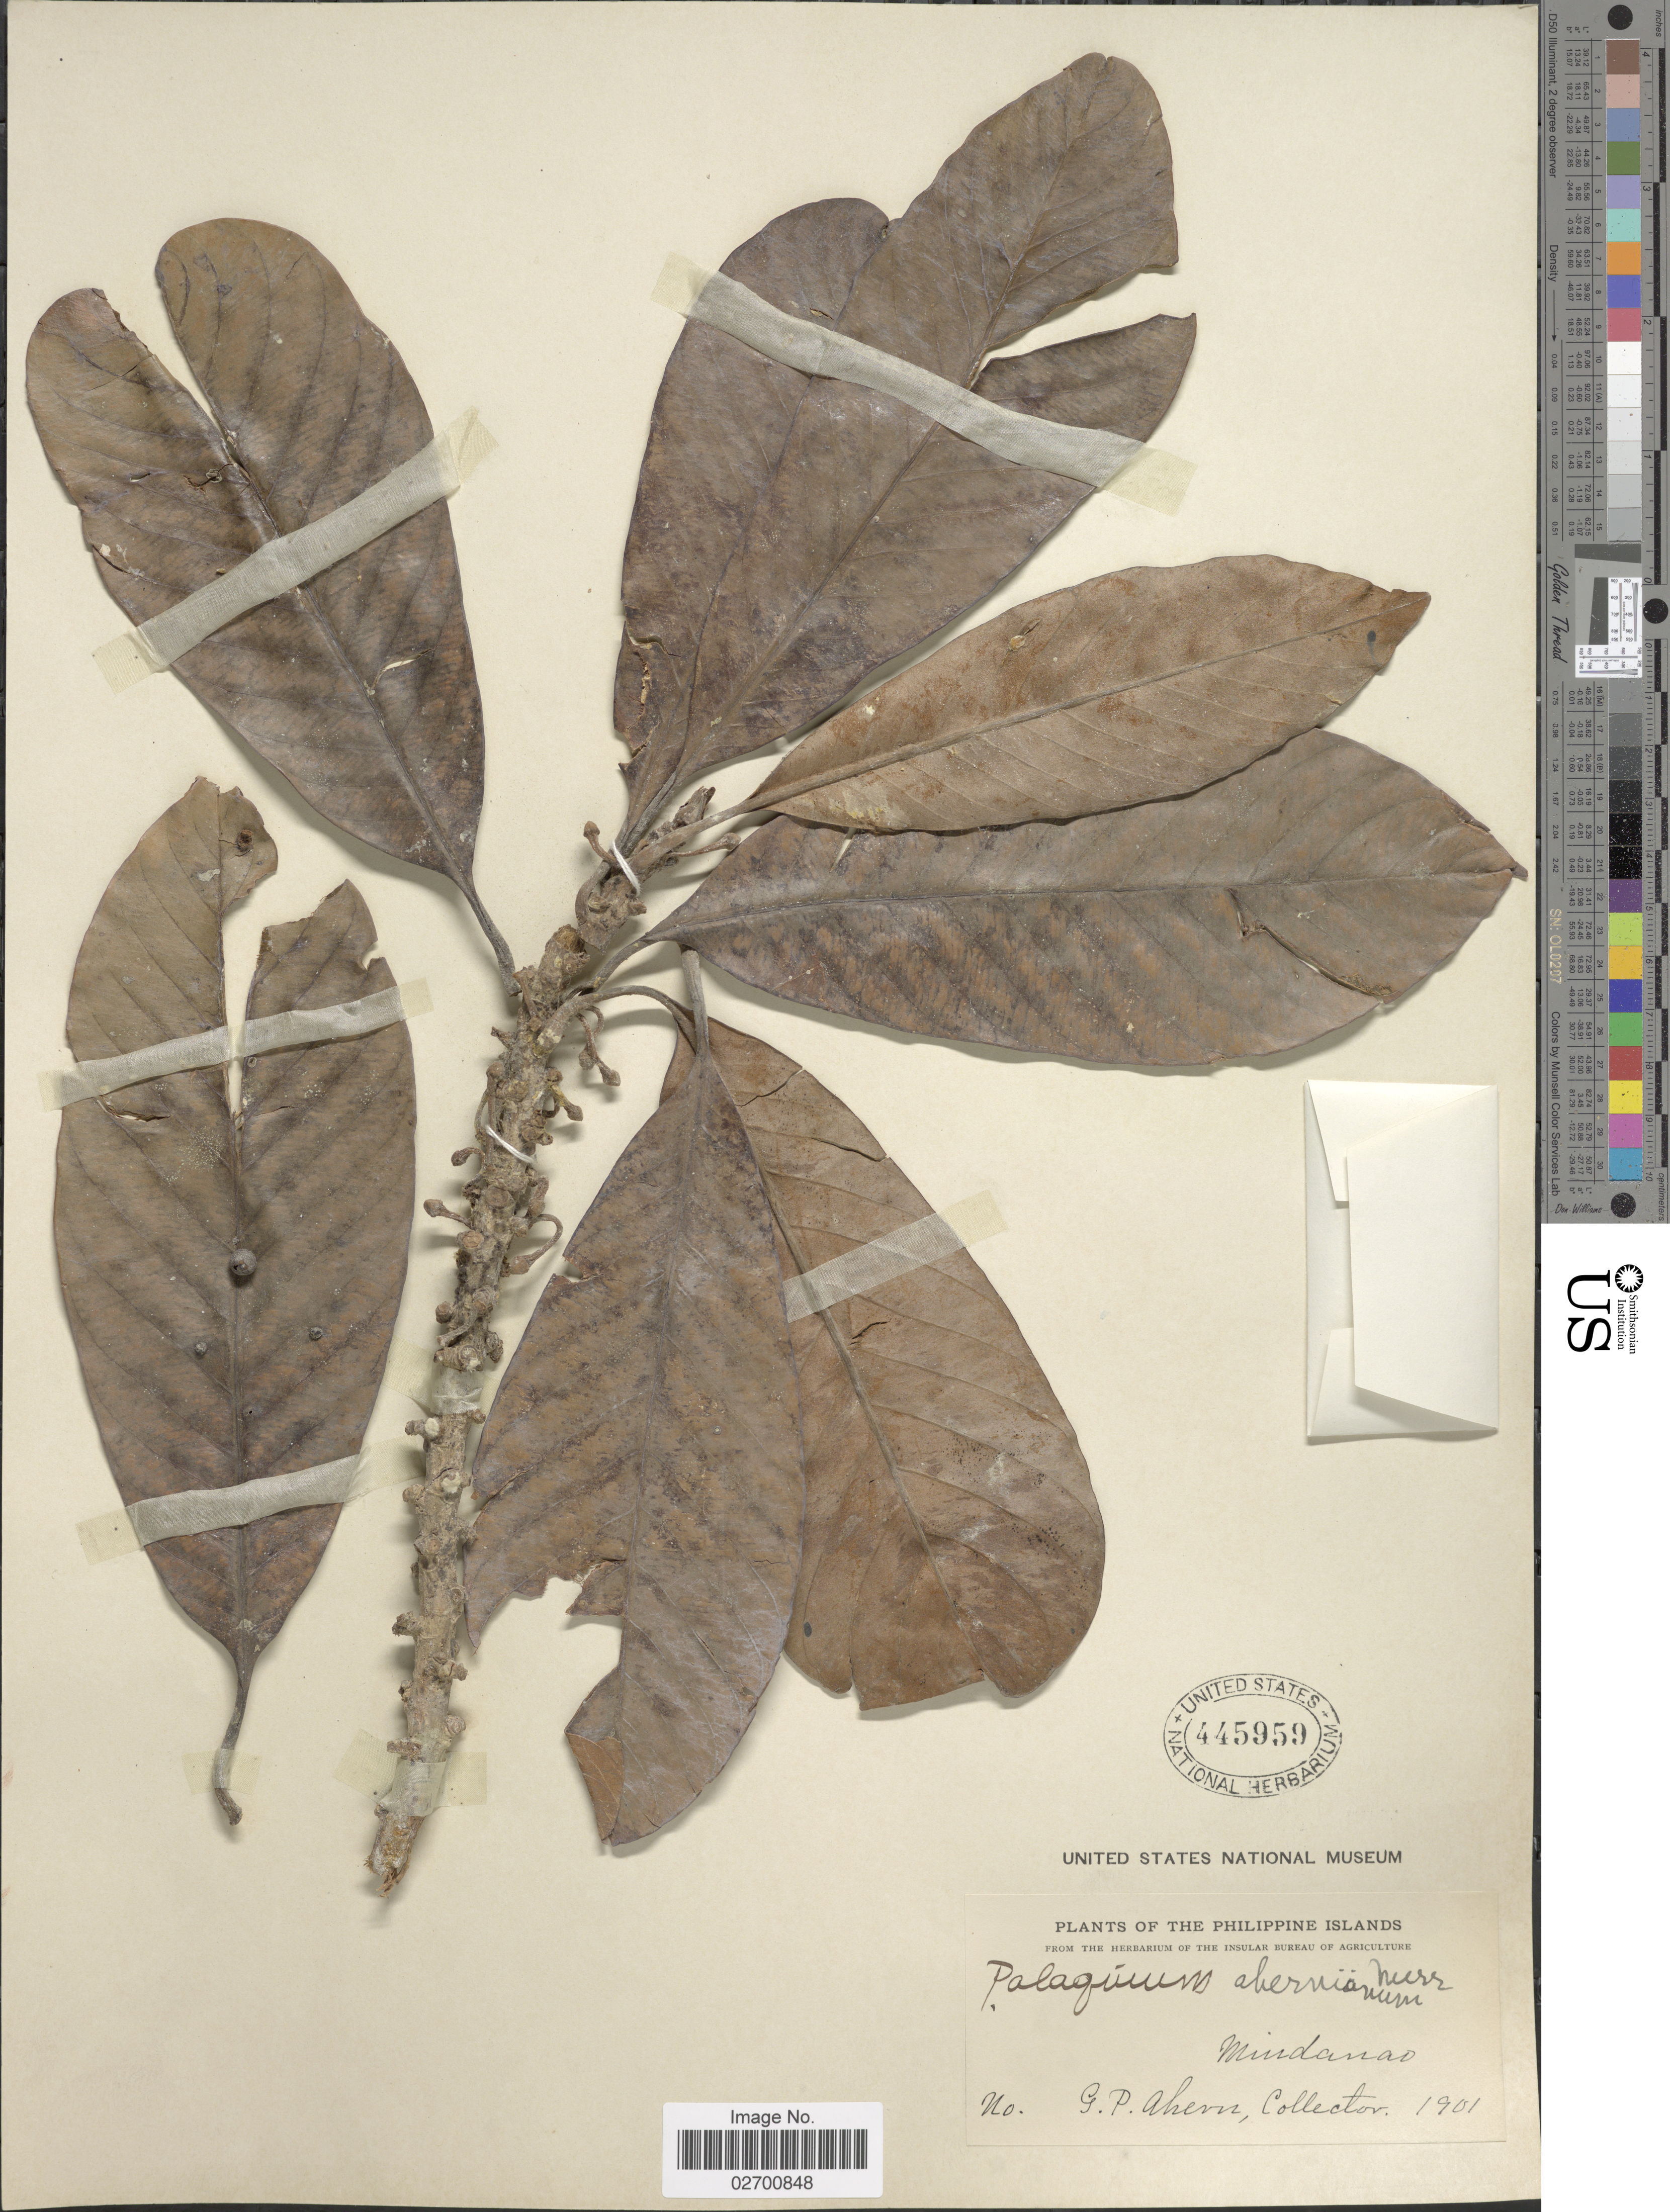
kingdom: Plantae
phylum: Tracheophyta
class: Magnoliopsida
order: Ericales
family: Sapotaceae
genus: Palaquium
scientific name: Palaquium ahernianum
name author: Merr.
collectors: G. Ahern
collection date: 1901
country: Philippines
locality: Mindanao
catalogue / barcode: US 445959